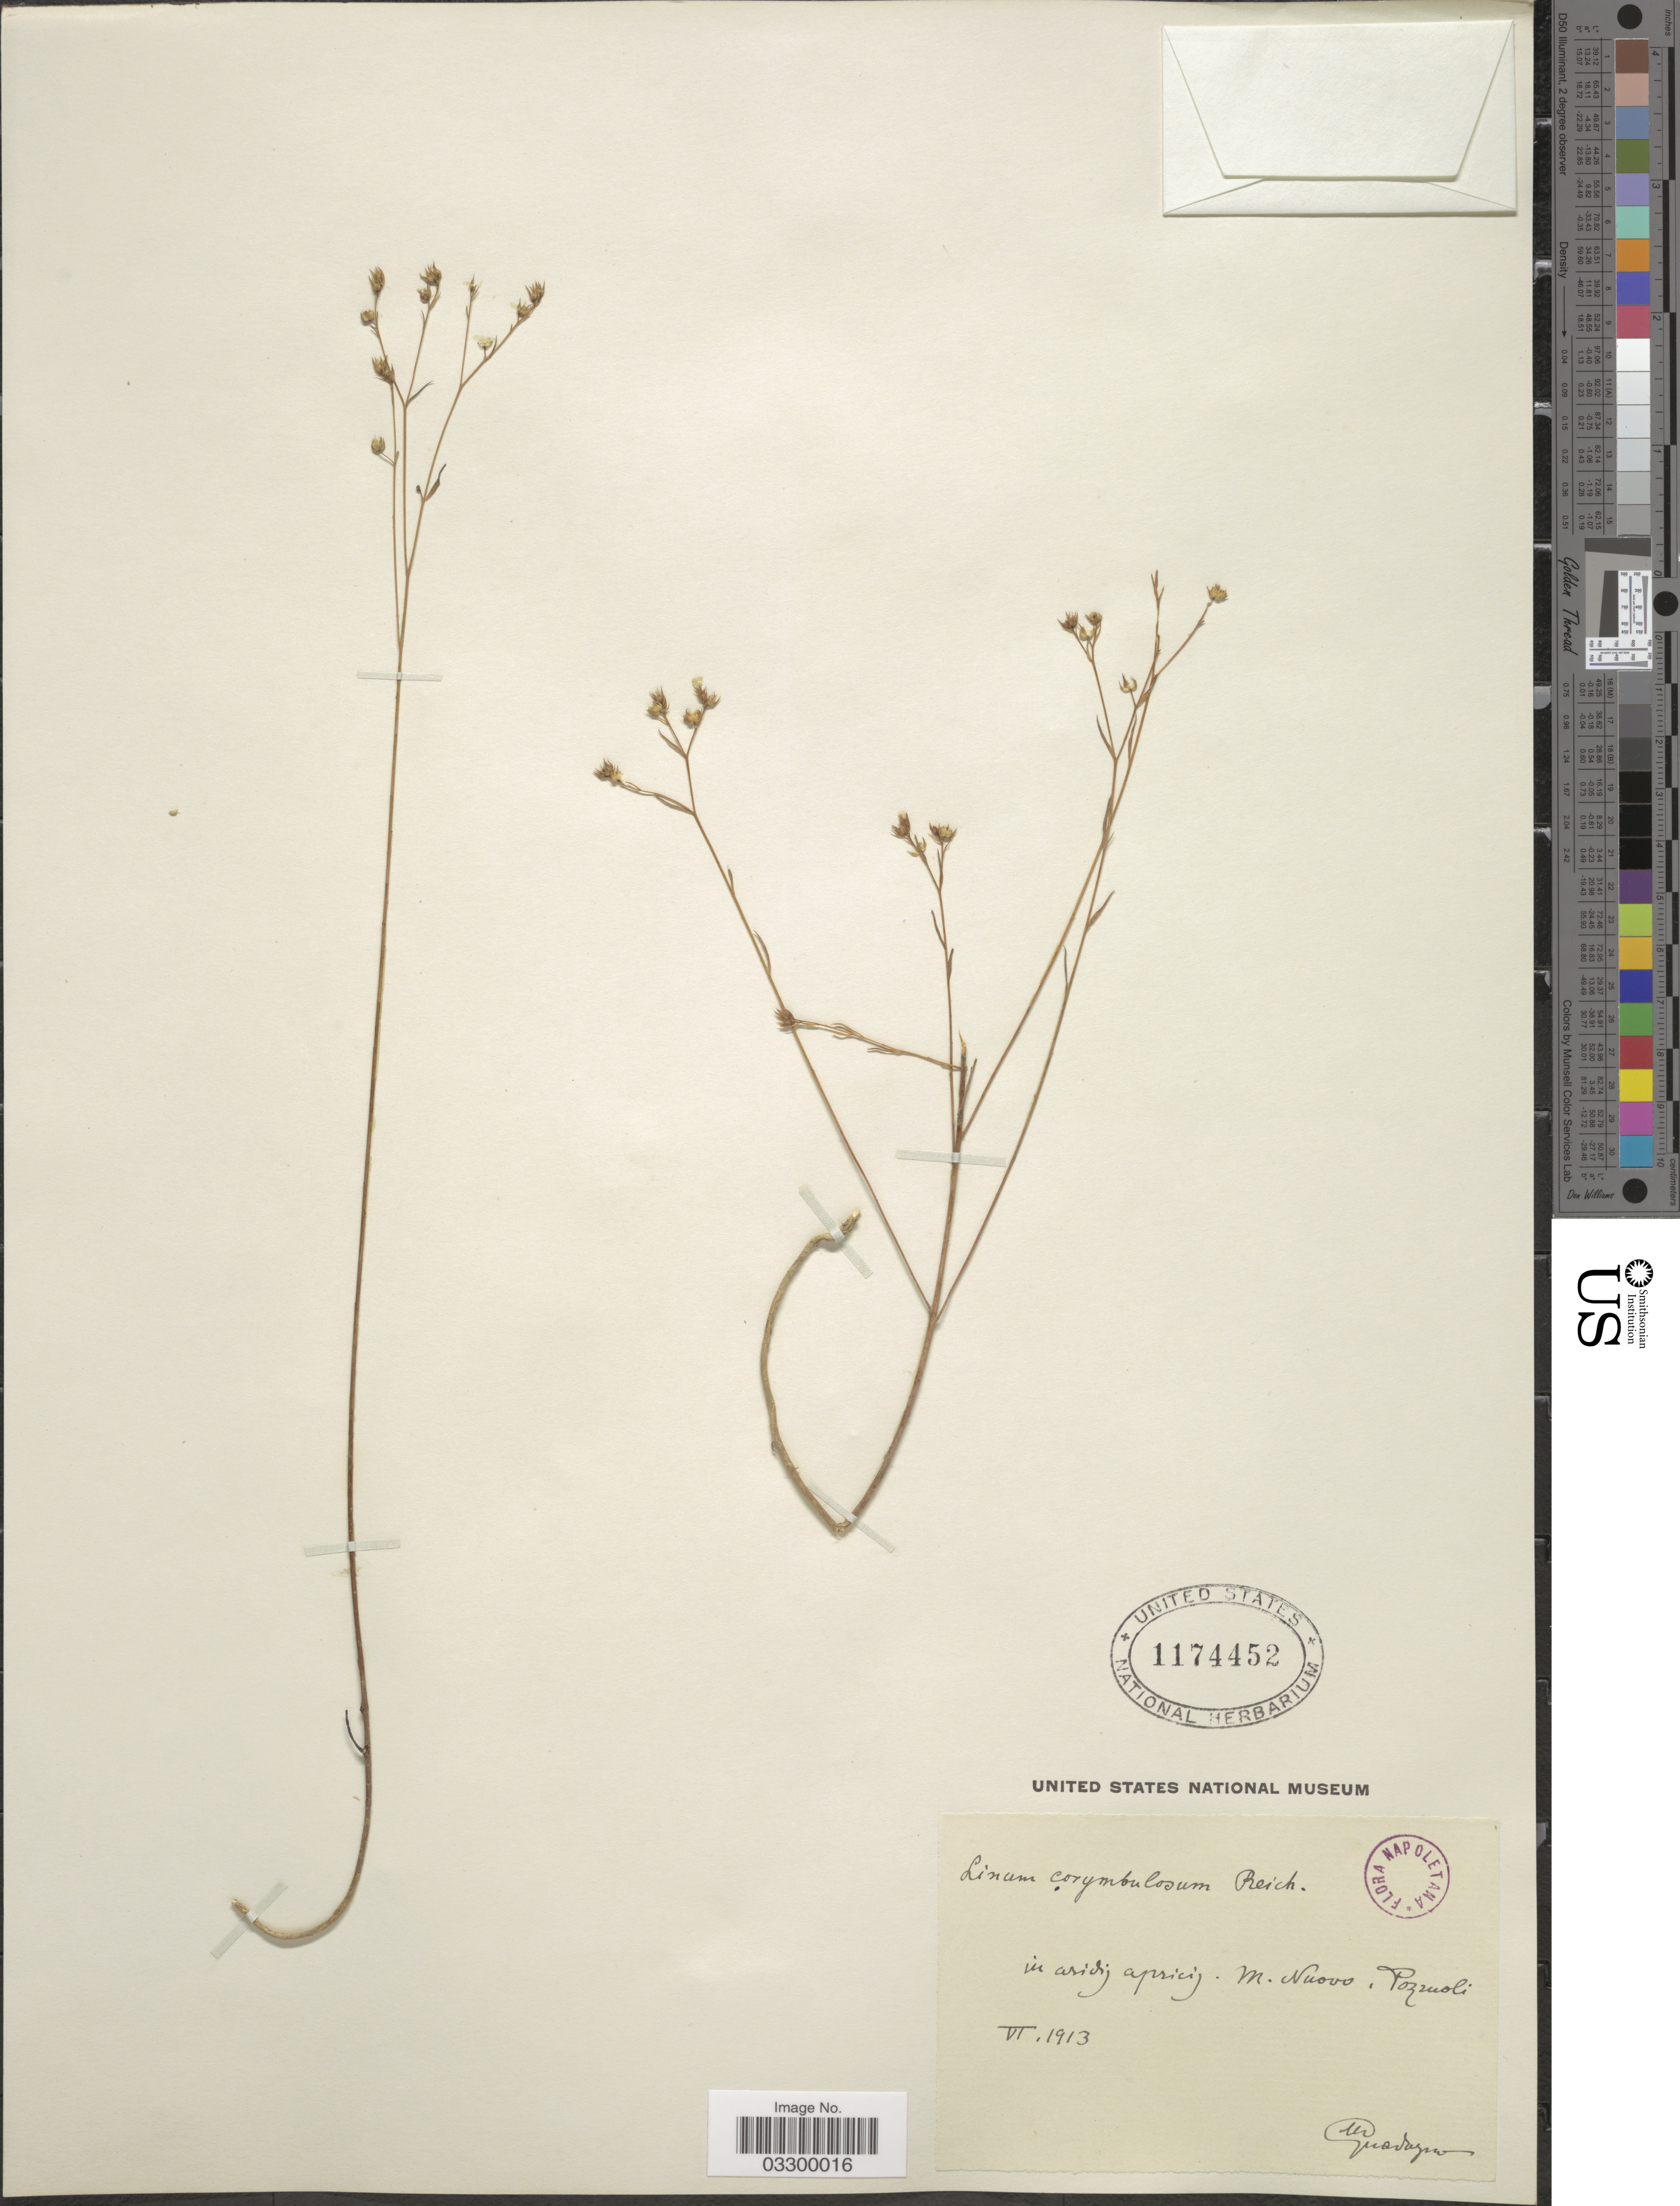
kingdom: Plantae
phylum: Tracheophyta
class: Magnoliopsida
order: Malpighiales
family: Linaceae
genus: Linum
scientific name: Linum corymbulosum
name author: Rchb.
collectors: M. Guadagno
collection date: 1913-06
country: Italy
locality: M. Nuovo. Pozzuoli.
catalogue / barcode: US 1174452